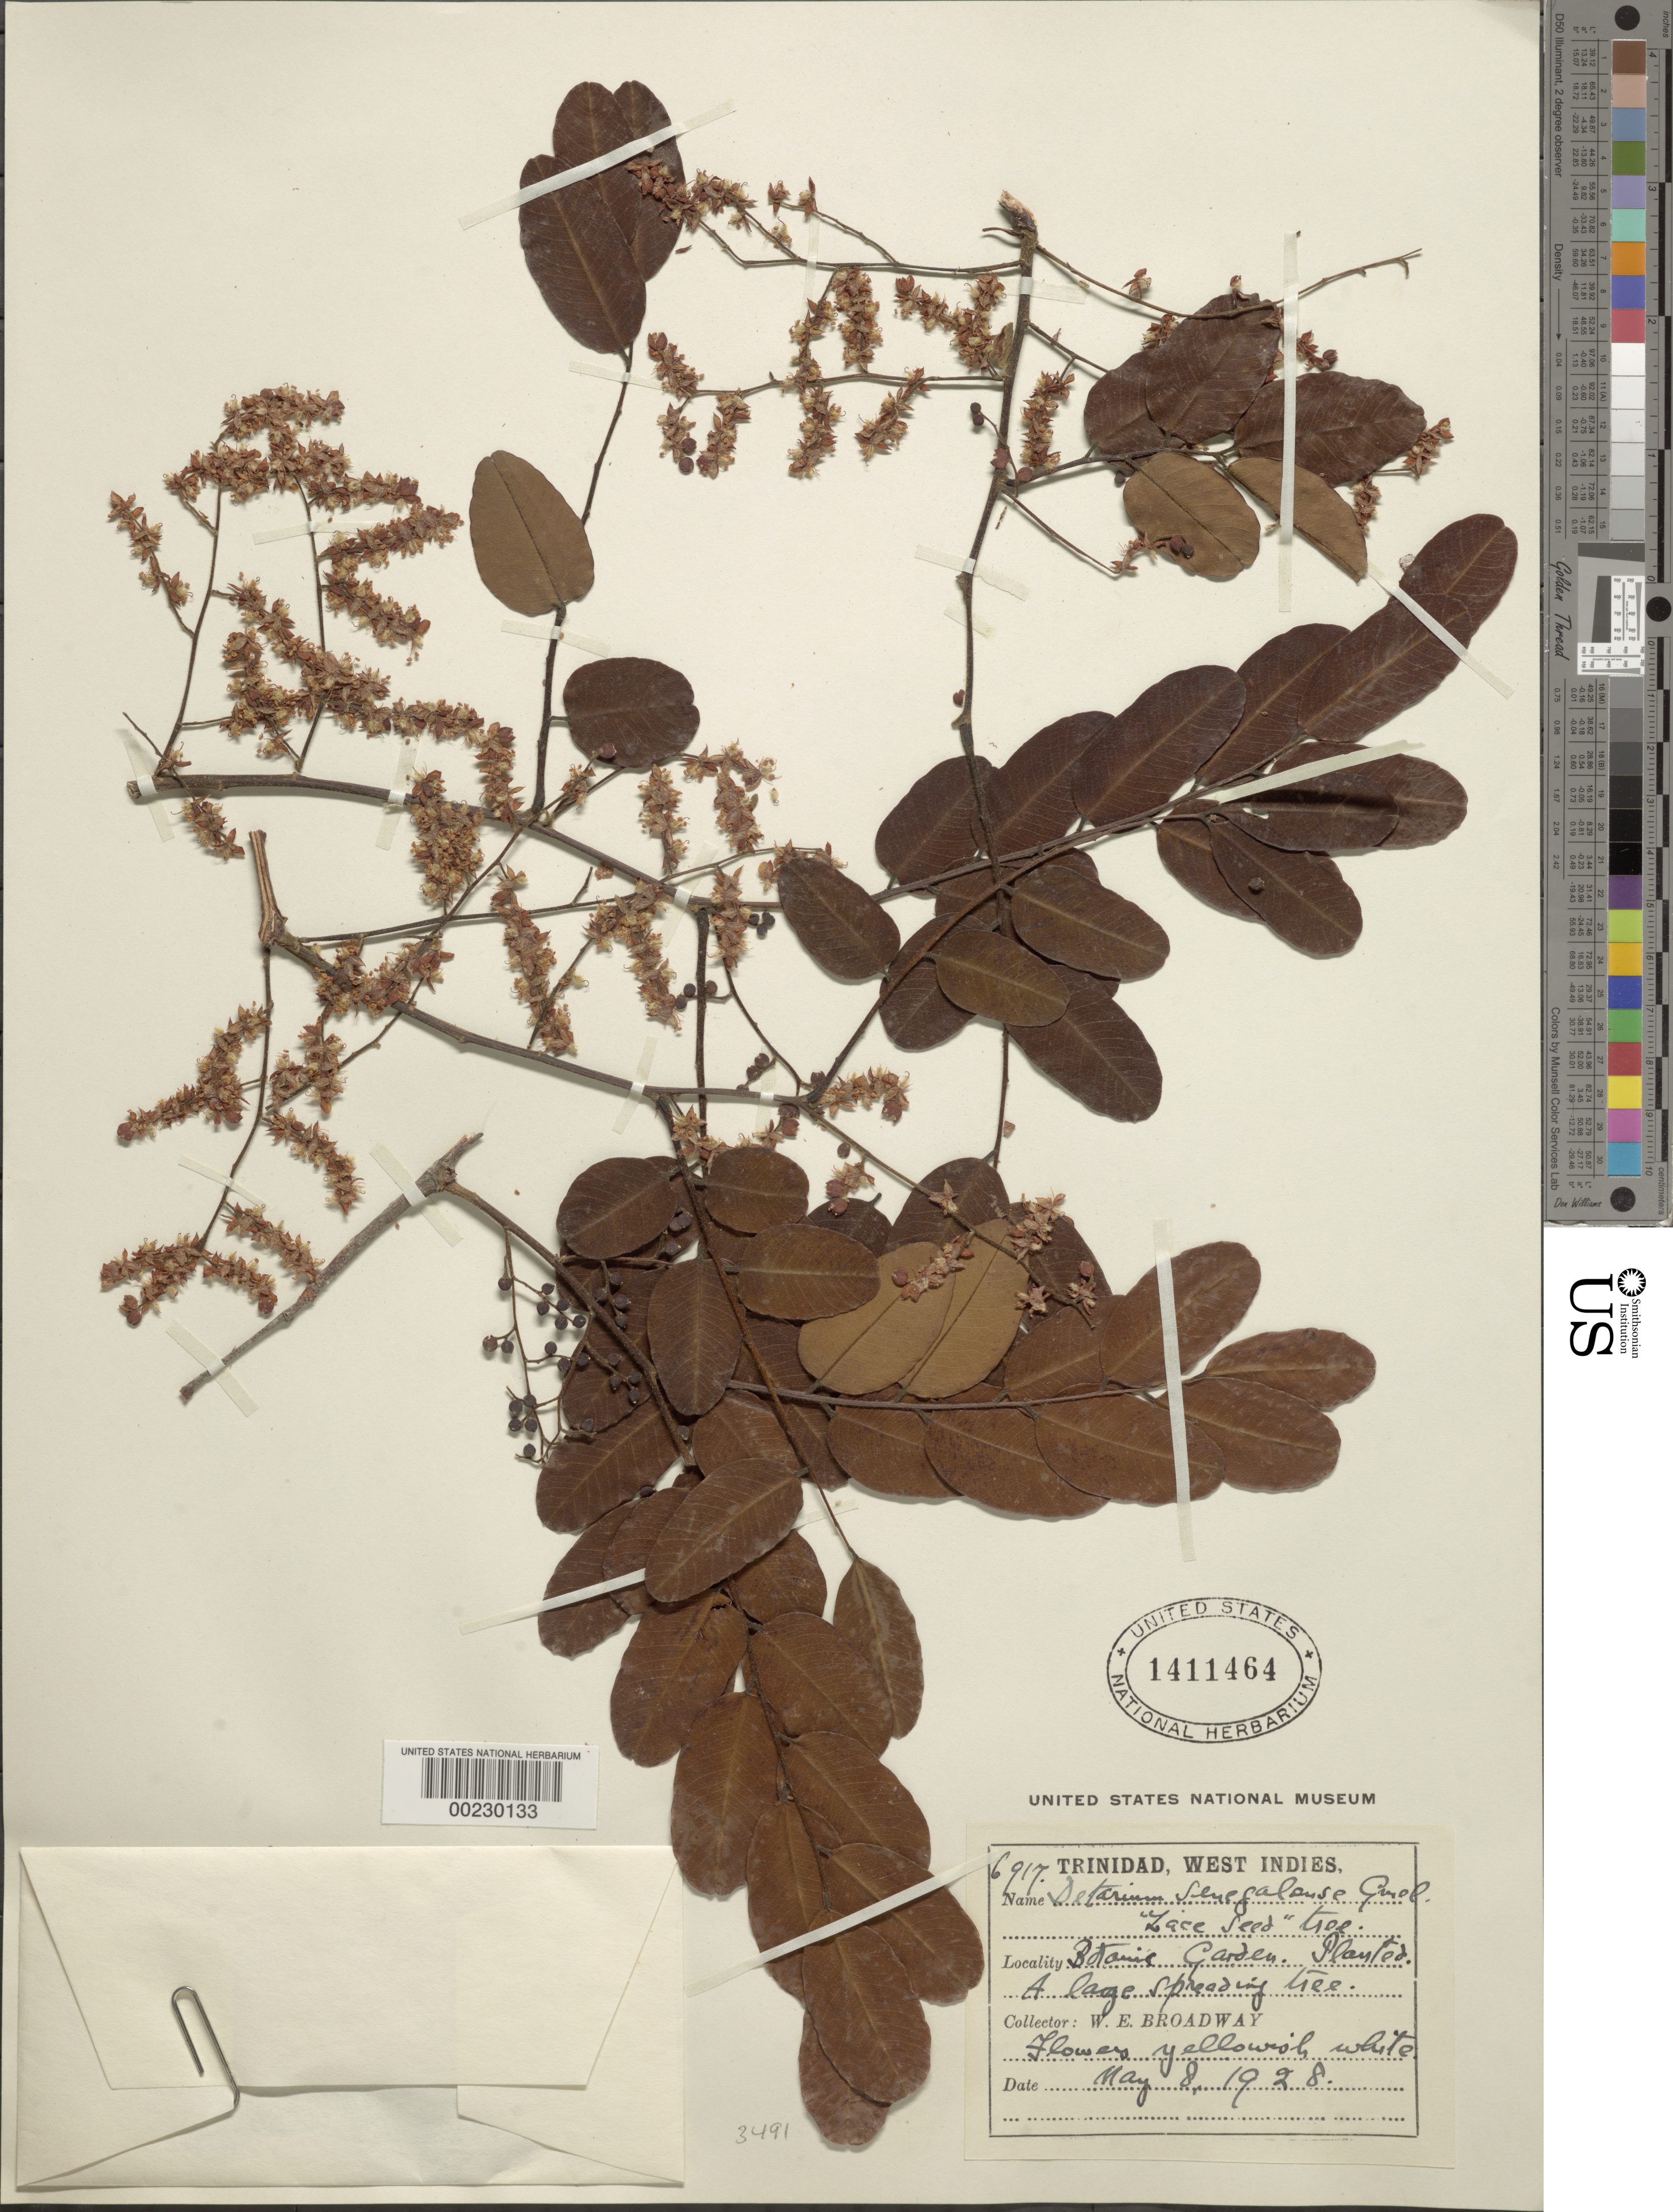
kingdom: Plantae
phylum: Tracheophyta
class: Magnoliopsida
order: Fabales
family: Fabaceae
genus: Detarium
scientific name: Detarium senegalense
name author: J.F. Gmel.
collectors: W. E. Broadway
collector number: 6917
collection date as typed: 08 May 1928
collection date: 1928-05-08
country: Trinidad and Tobago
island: Trinidad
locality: Botanic garden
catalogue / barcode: US 1411464